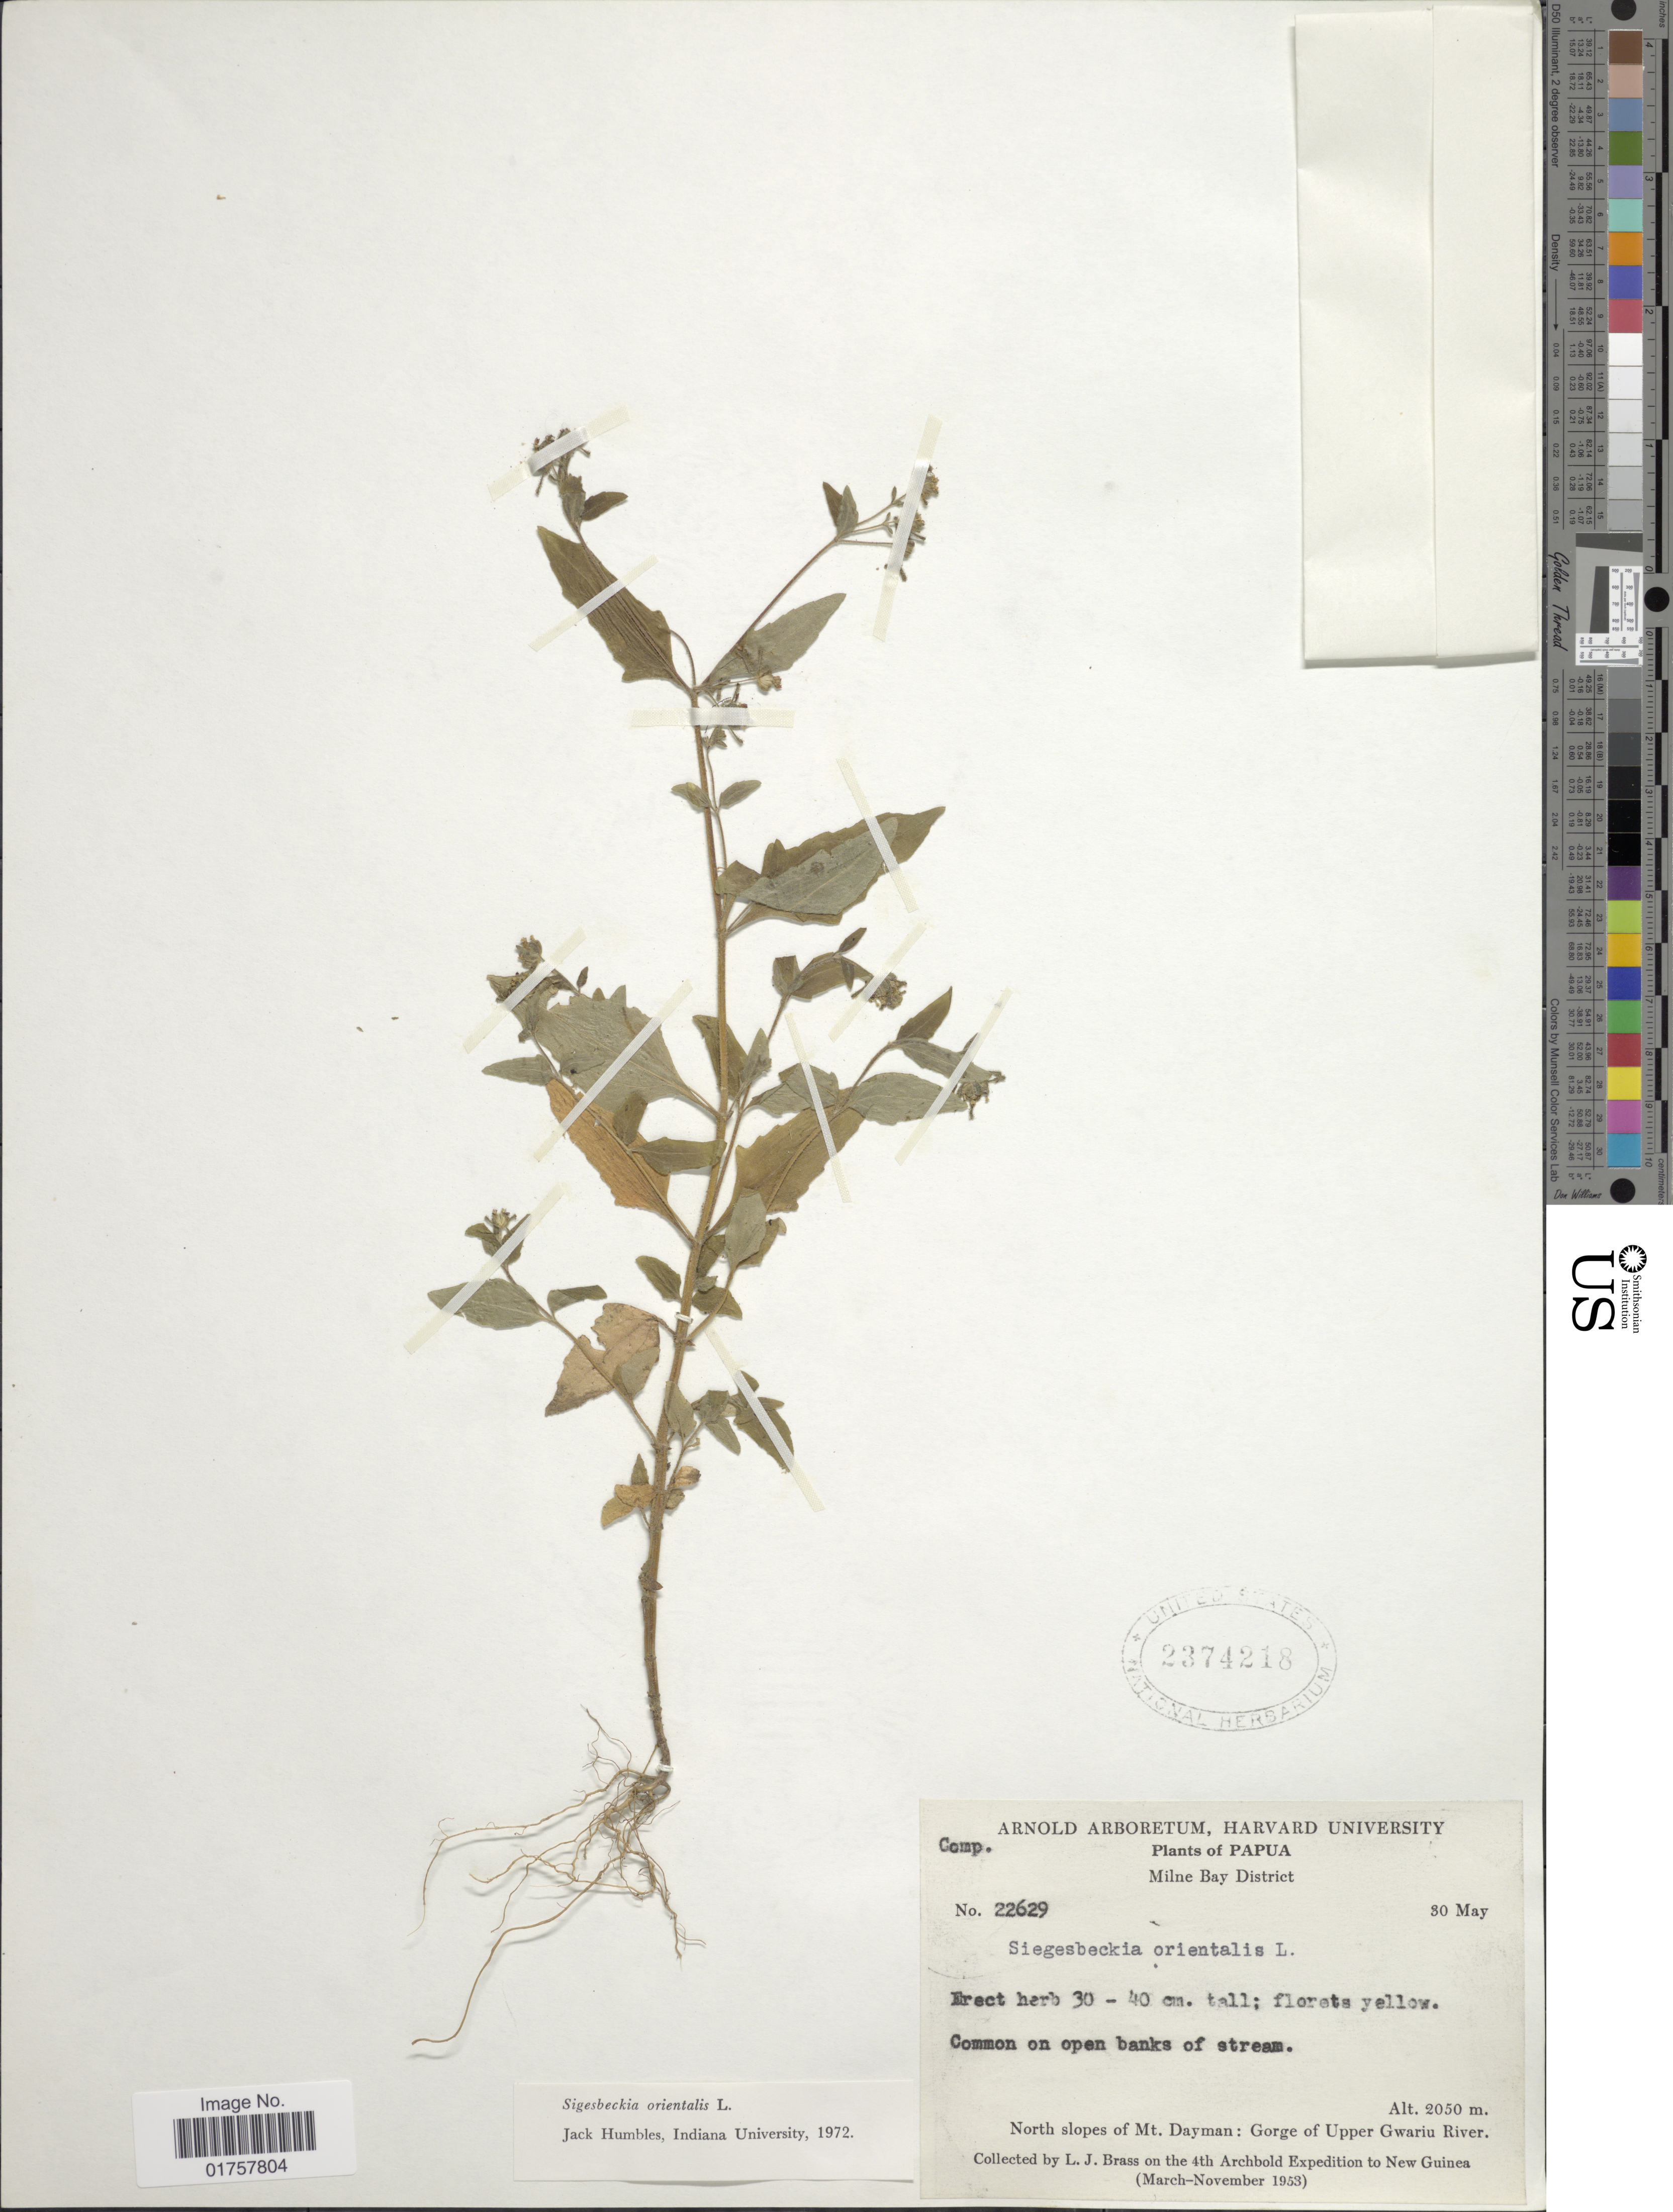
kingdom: Plantae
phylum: Tracheophyta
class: Magnoliopsida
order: Asterales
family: Asteraceae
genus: Sigesbeckia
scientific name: Sigesbeckia orientalis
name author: L.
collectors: L. J. Brass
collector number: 22629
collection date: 1953-05-30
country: Papua New Guinea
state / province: Milne Bay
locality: North slopes of Mt. Dayman: Gorge of Upper Gwariu River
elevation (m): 2050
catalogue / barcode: US 2374218